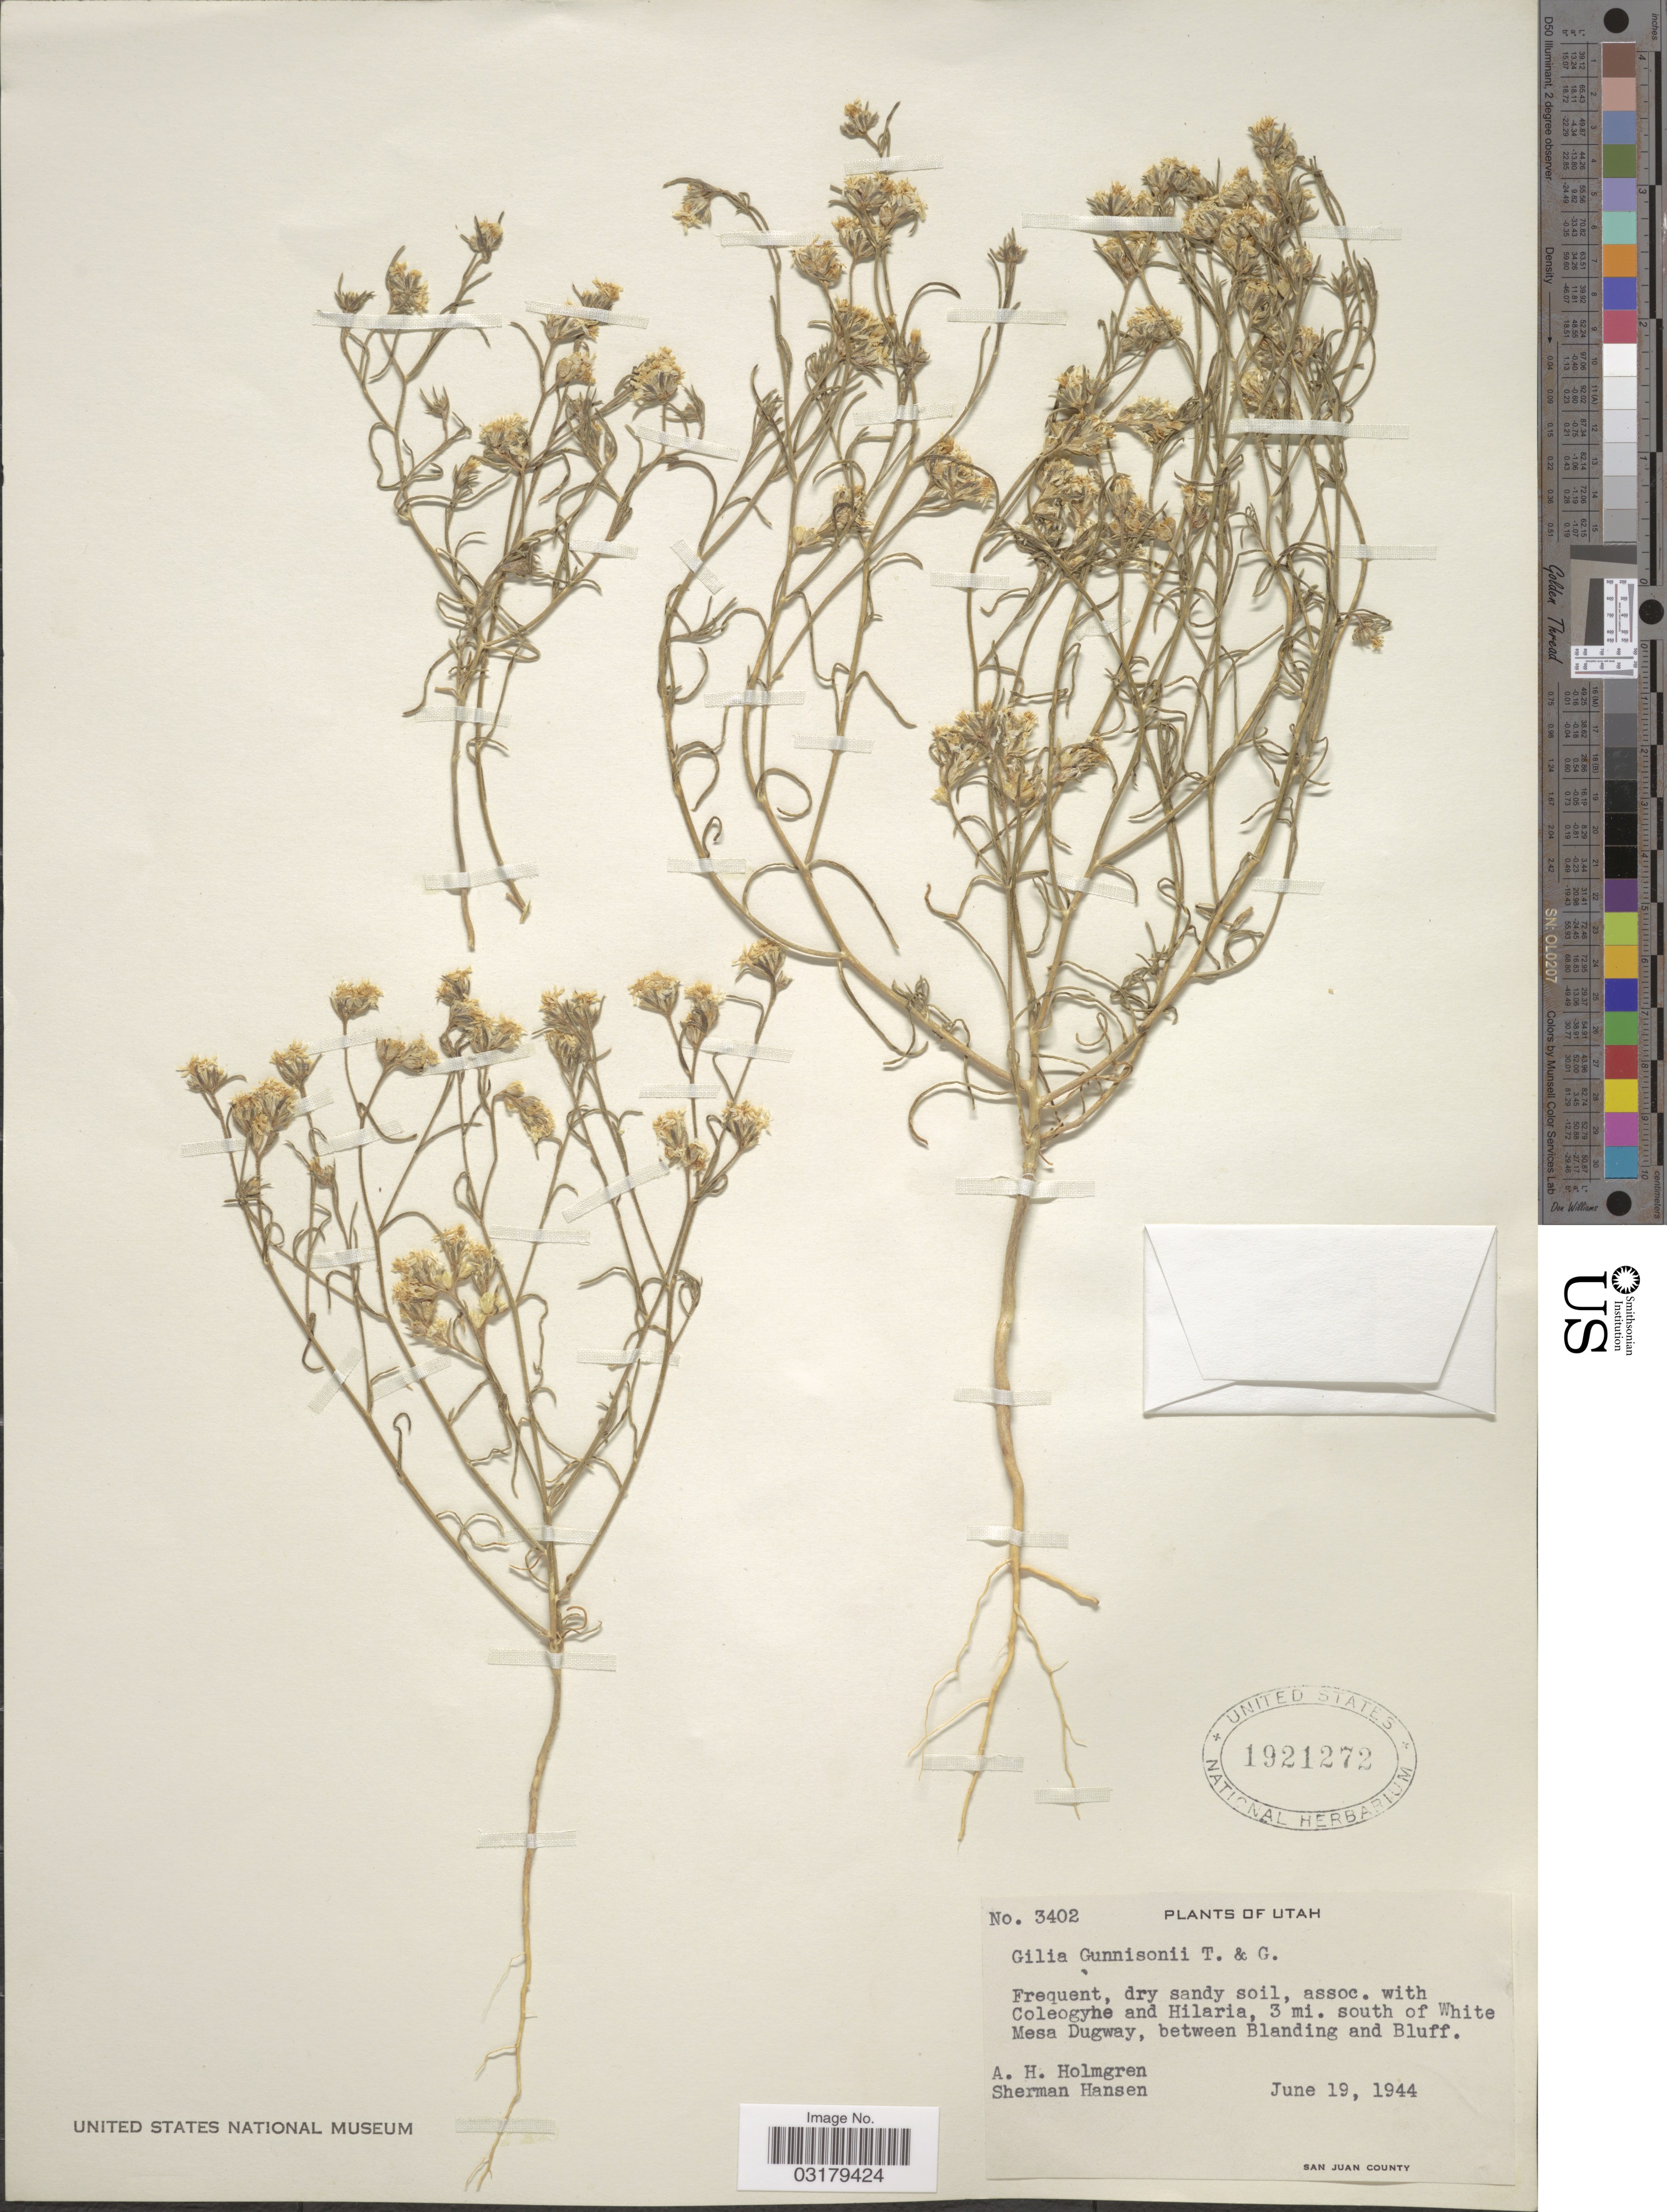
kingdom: Plantae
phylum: Tracheophyta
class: Magnoliopsida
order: Ericales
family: Polemoniaceae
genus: Ipomopsis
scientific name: Ipomopsis gunnisonii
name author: (Torr. & A. Gray) V.E. Grant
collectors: A. H. Holmgren & S. Hansen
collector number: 3402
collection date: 1944-06-19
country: United States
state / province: Utah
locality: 3 mi. south of White Mesa Dugway, between Blanding and Buff. San Juan County.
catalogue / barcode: US 1921272